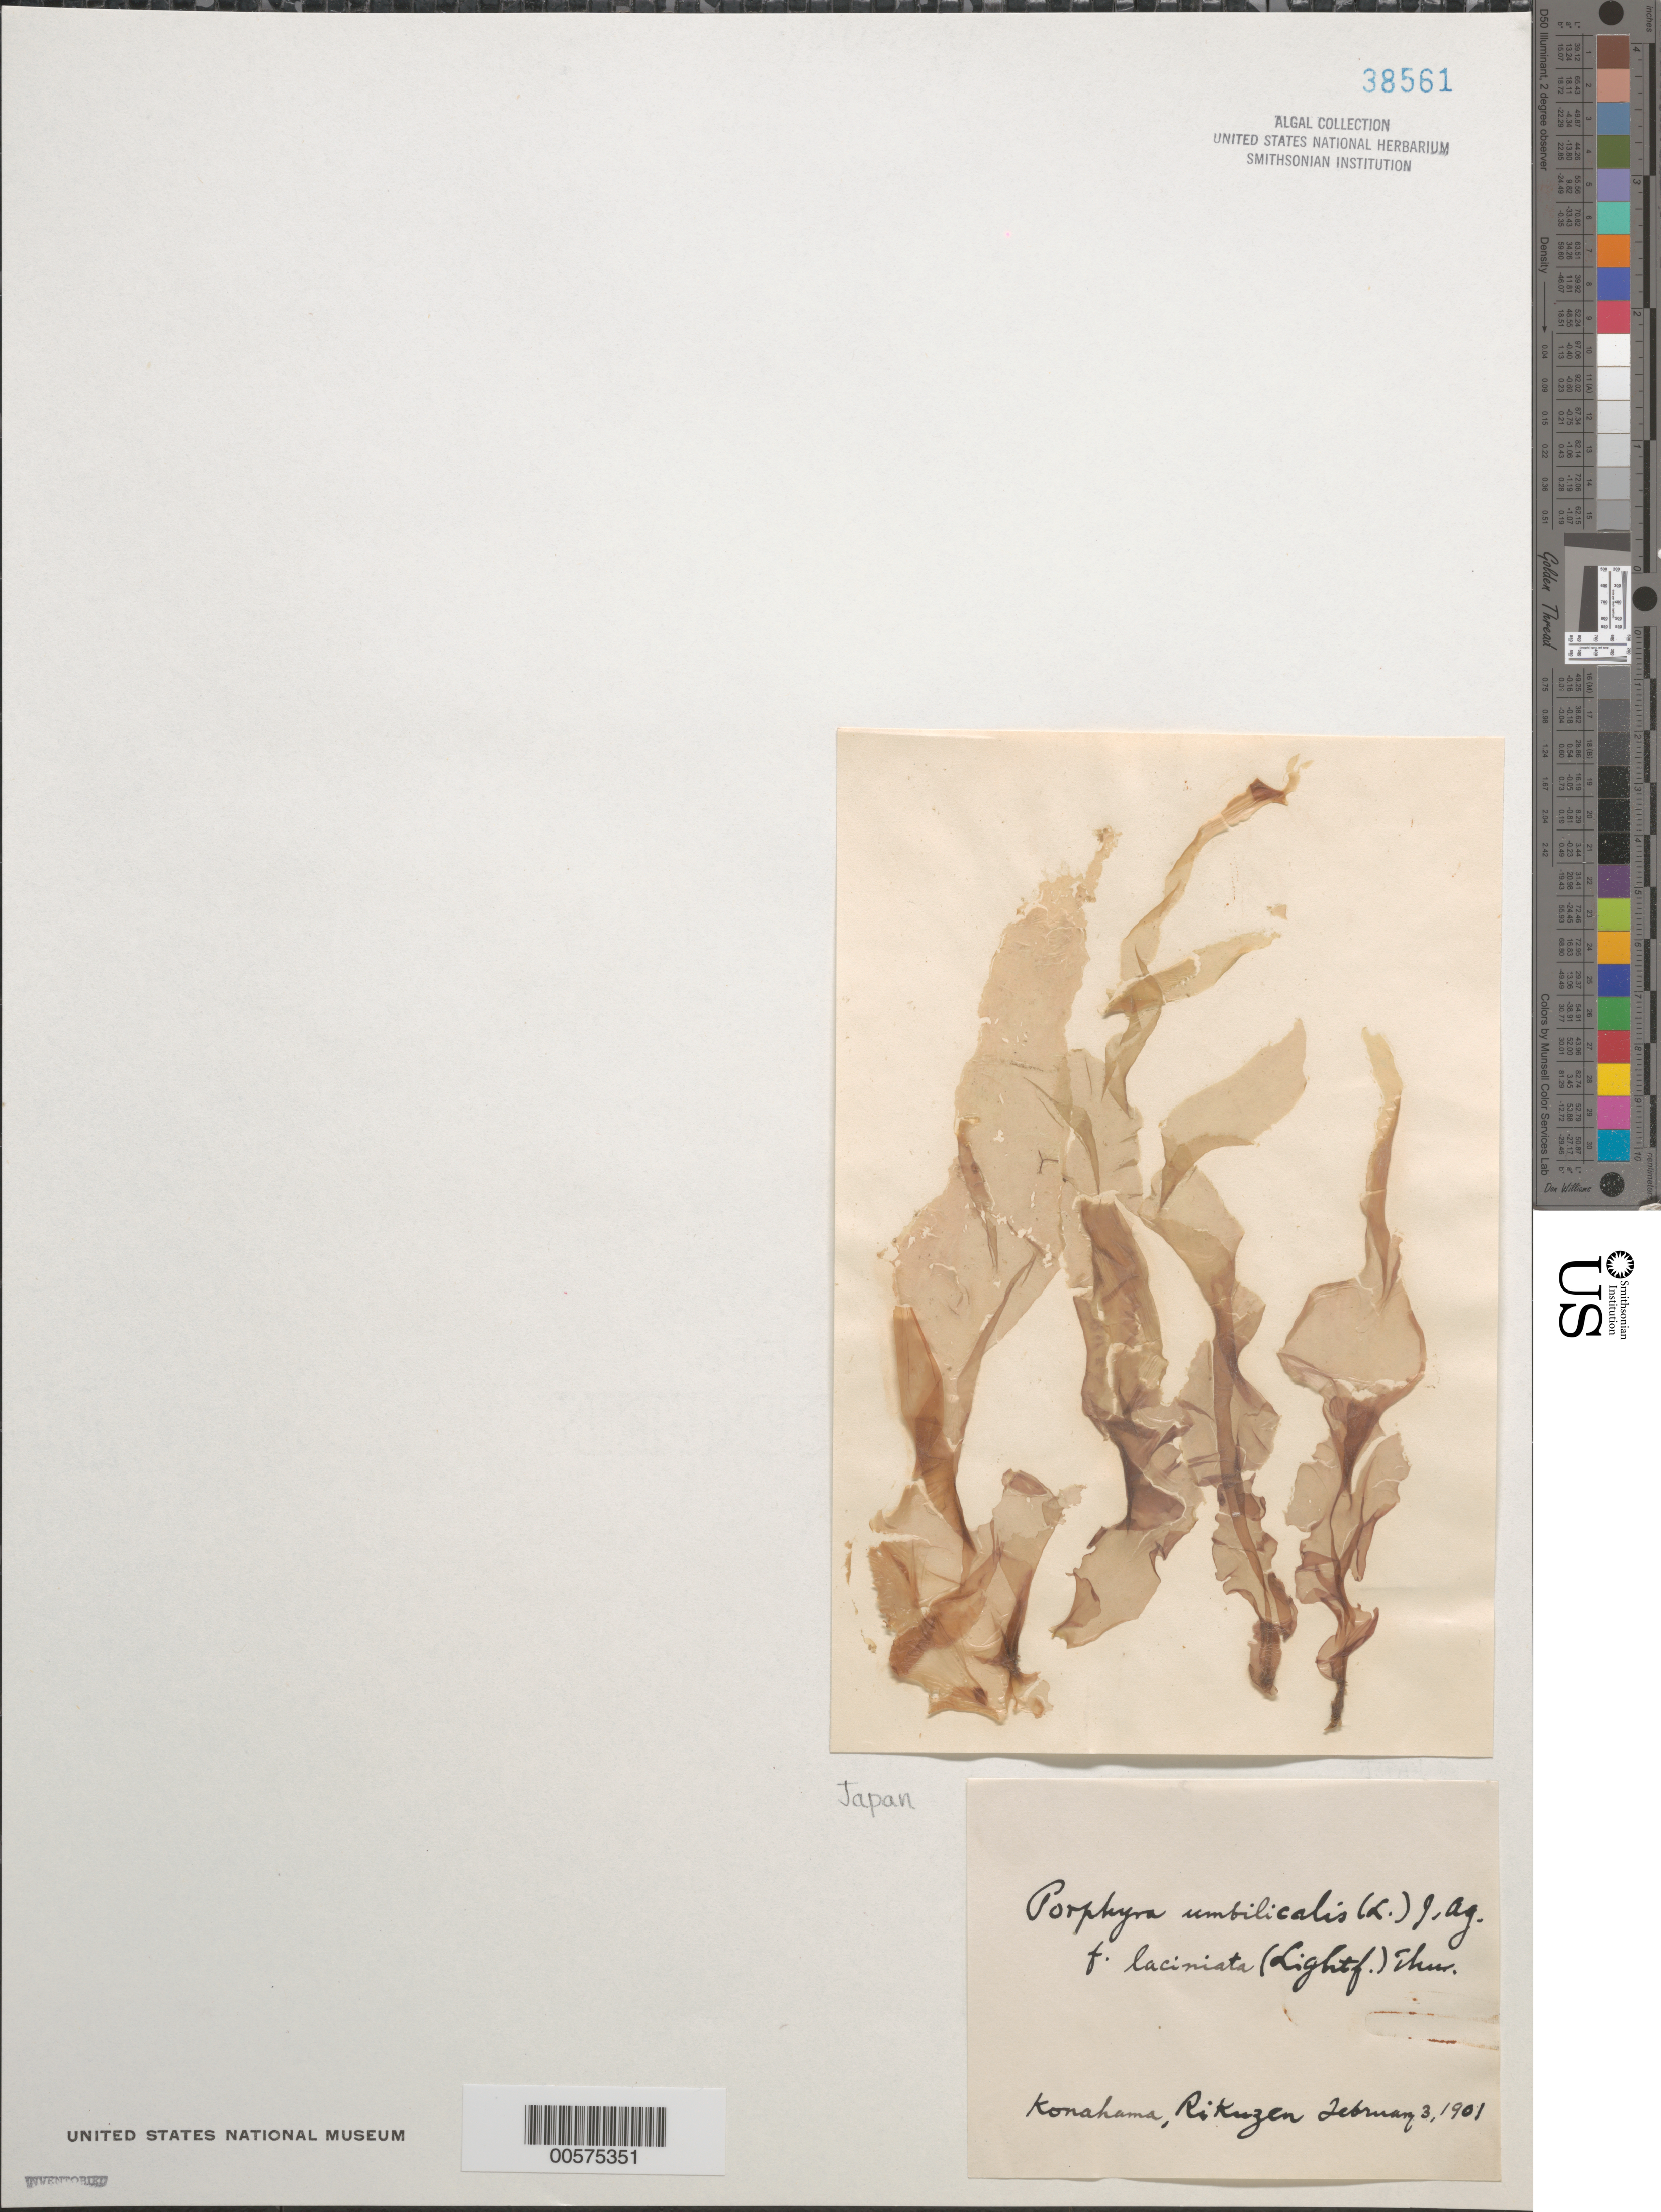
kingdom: Plantae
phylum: Rhodophyta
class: Bangiophyceae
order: Bangiales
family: Bangiaceae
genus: Porphyra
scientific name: Porphyra umbilicalis f. laciniata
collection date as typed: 03 Feb 1901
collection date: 1901-02-03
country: Japan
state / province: Miyagi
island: Honshu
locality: Konahama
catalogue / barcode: US 38561